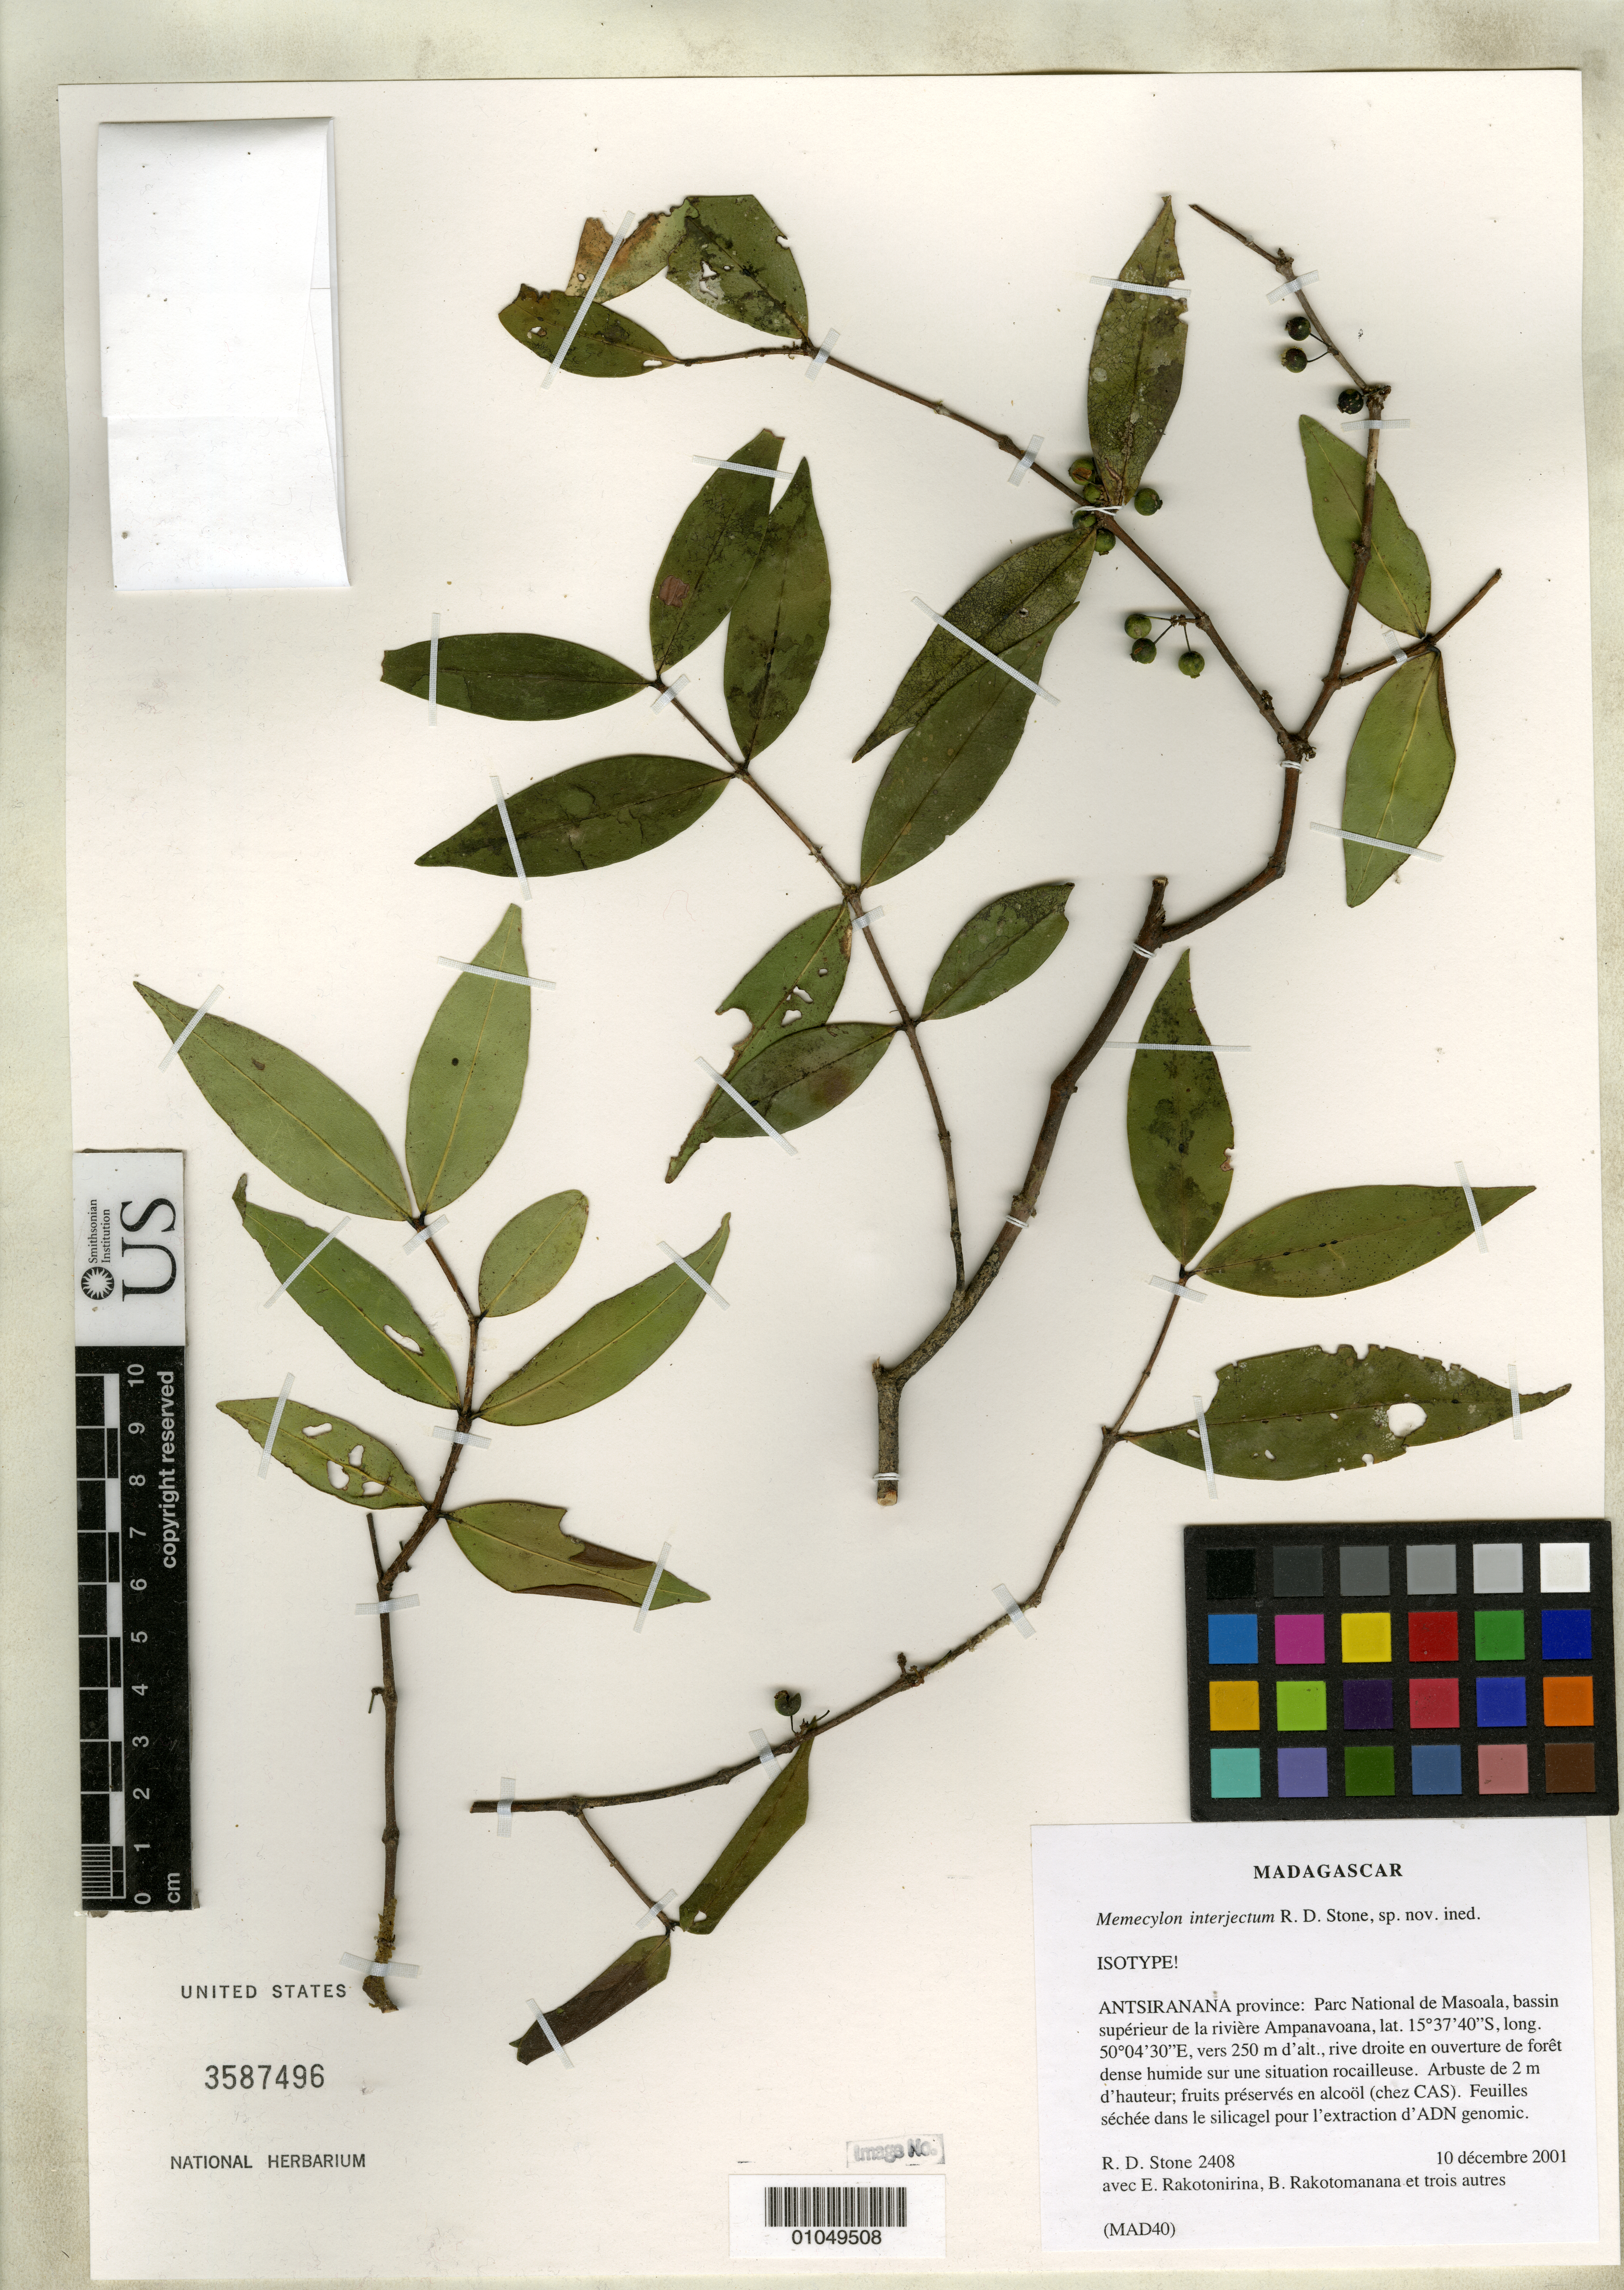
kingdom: Plantae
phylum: Tracheophyta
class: Magnoliopsida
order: Myrtales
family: Melastomataceae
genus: Memecylon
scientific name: Memecylon interjectum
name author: R.D. Stone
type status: Isotype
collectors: R. D. Stone, E. Rakotonirina, B. Rakotomanana & et al.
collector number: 2408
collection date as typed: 10 Dec 2001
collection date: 2001-12-10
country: Madagascar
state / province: Sava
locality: Antsiranana province: Parc National de Masoala, bassin supérieur de la rivière Ampanavoana.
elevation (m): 250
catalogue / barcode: US 3587496